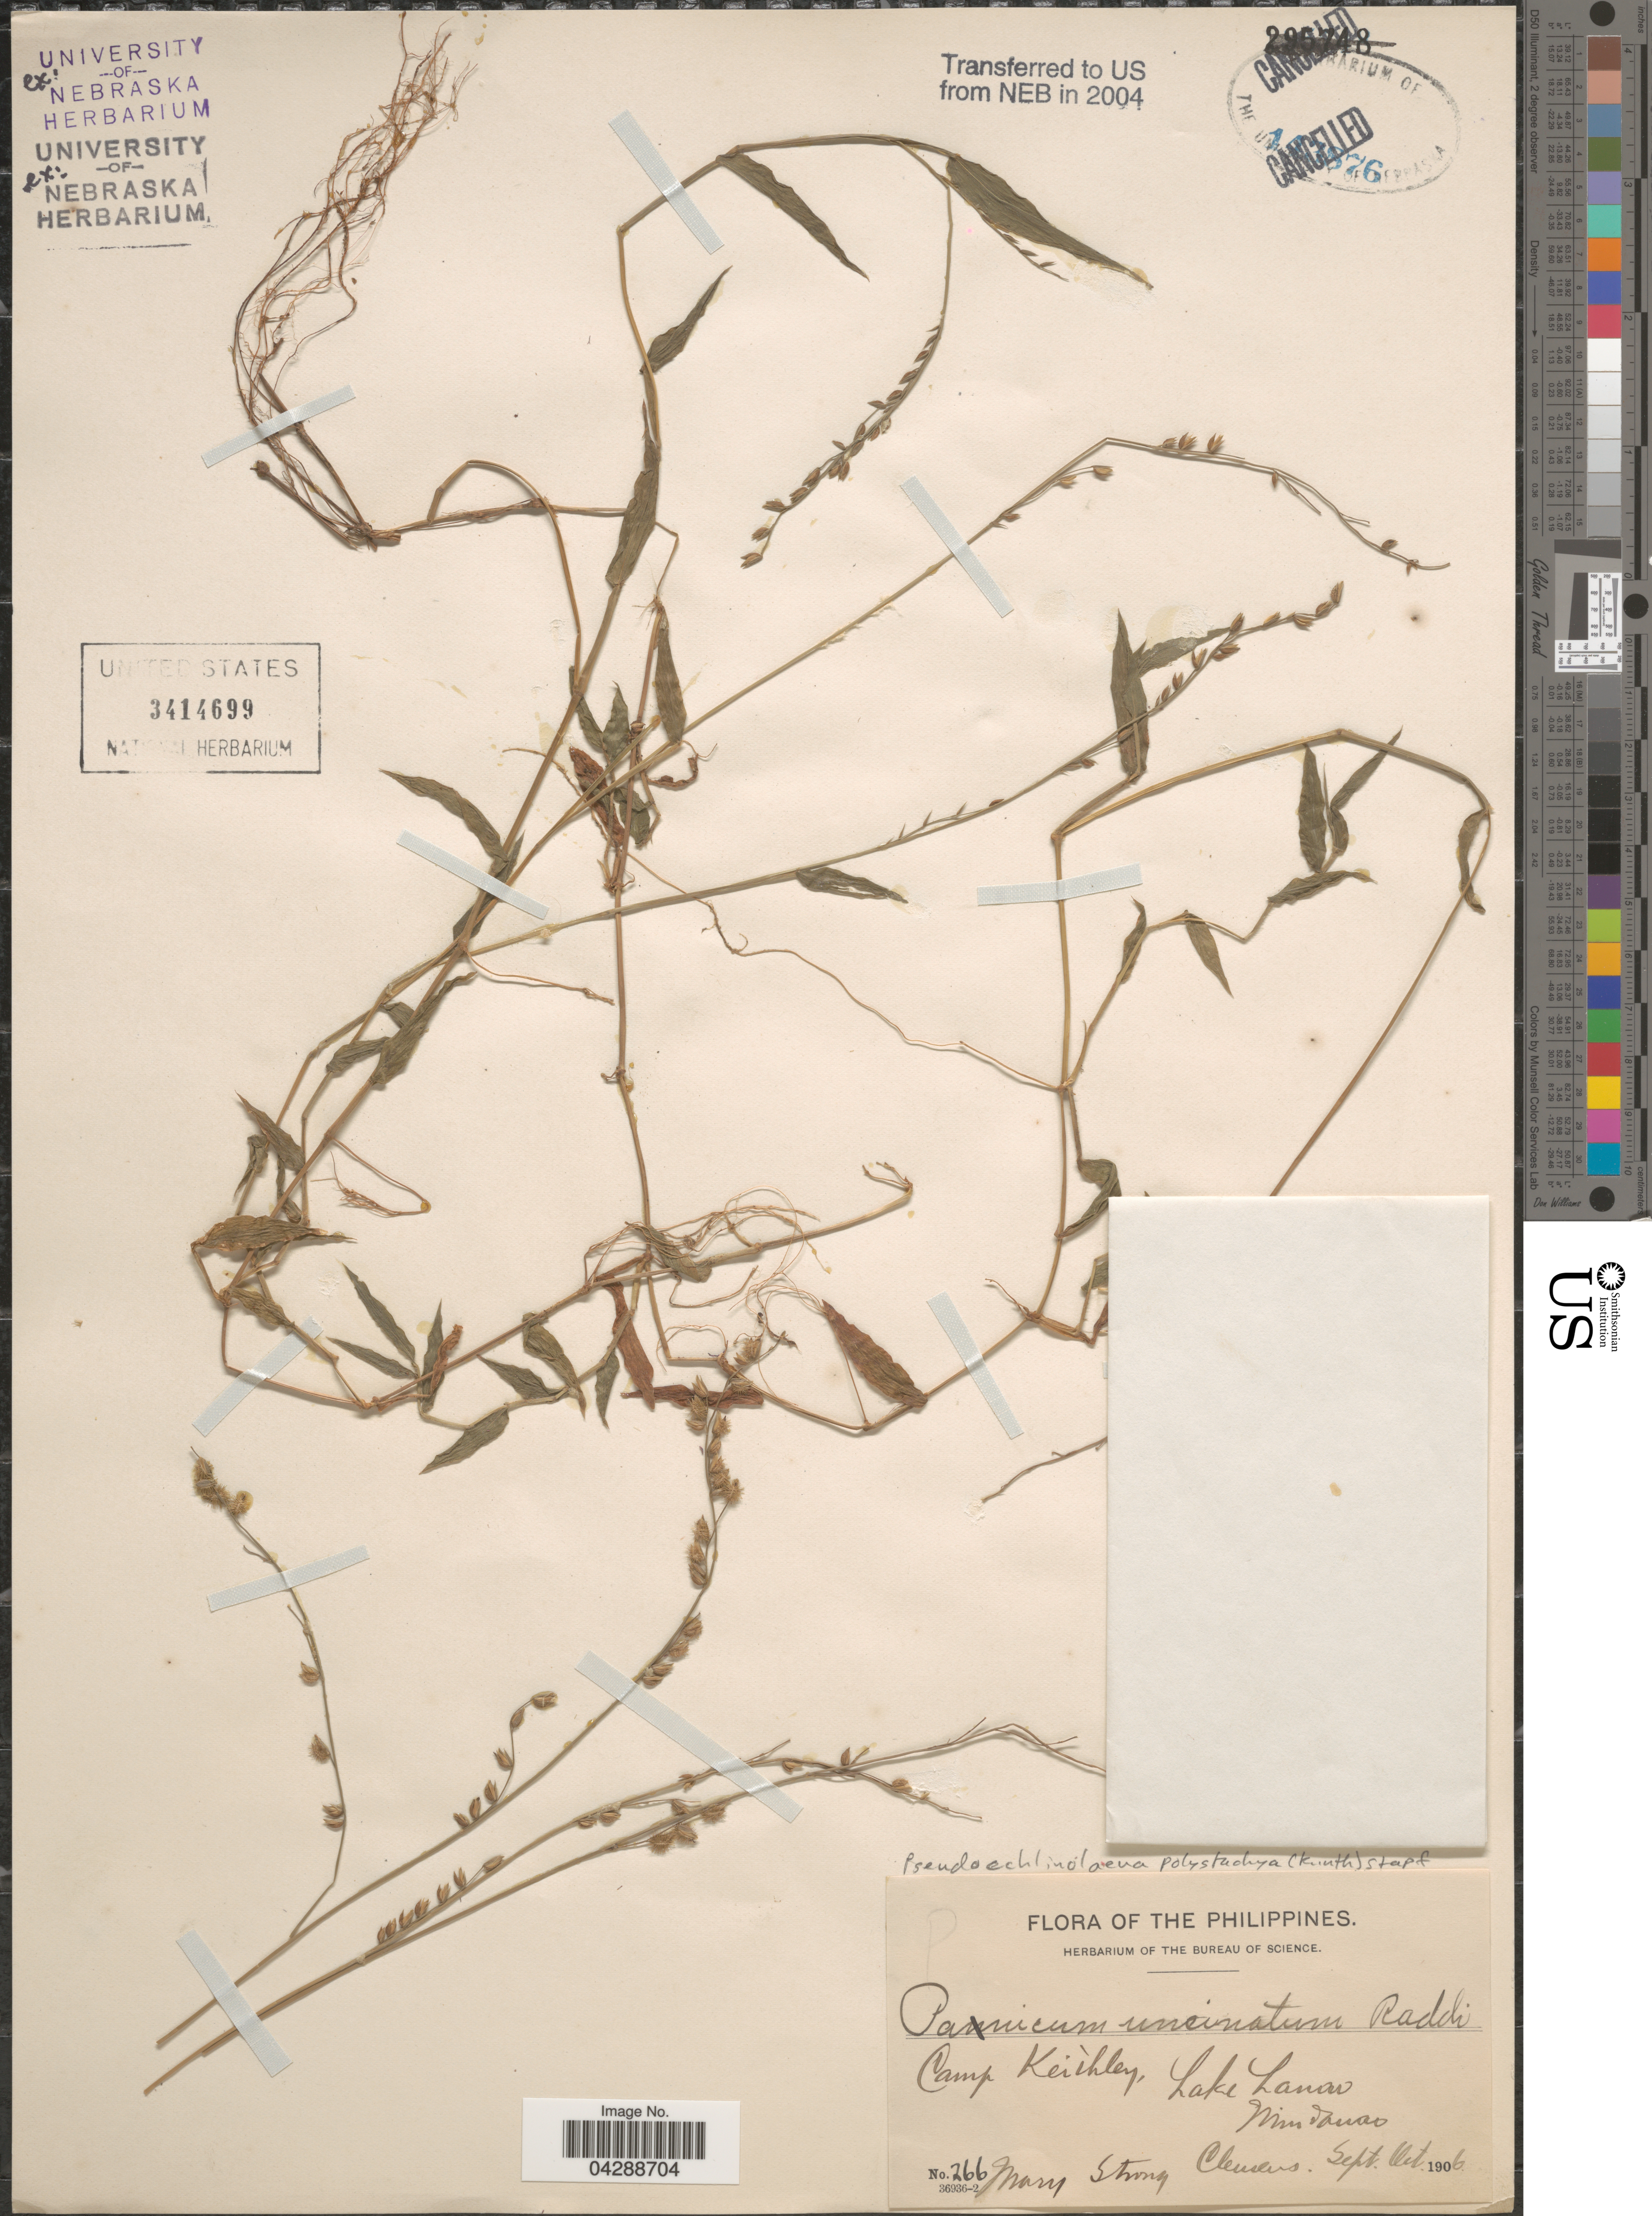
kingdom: Plantae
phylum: Tracheophyta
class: Liliopsida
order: Poales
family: Poaceae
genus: Pseudechinolaena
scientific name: Pseudechinolaena polystachya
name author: (Kunth) Stapf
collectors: M. S. Clemens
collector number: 266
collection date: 1906-09/1906-10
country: Philippines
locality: Camp Keithley, Lake Lanao. Mindanao.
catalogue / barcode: US 3414699